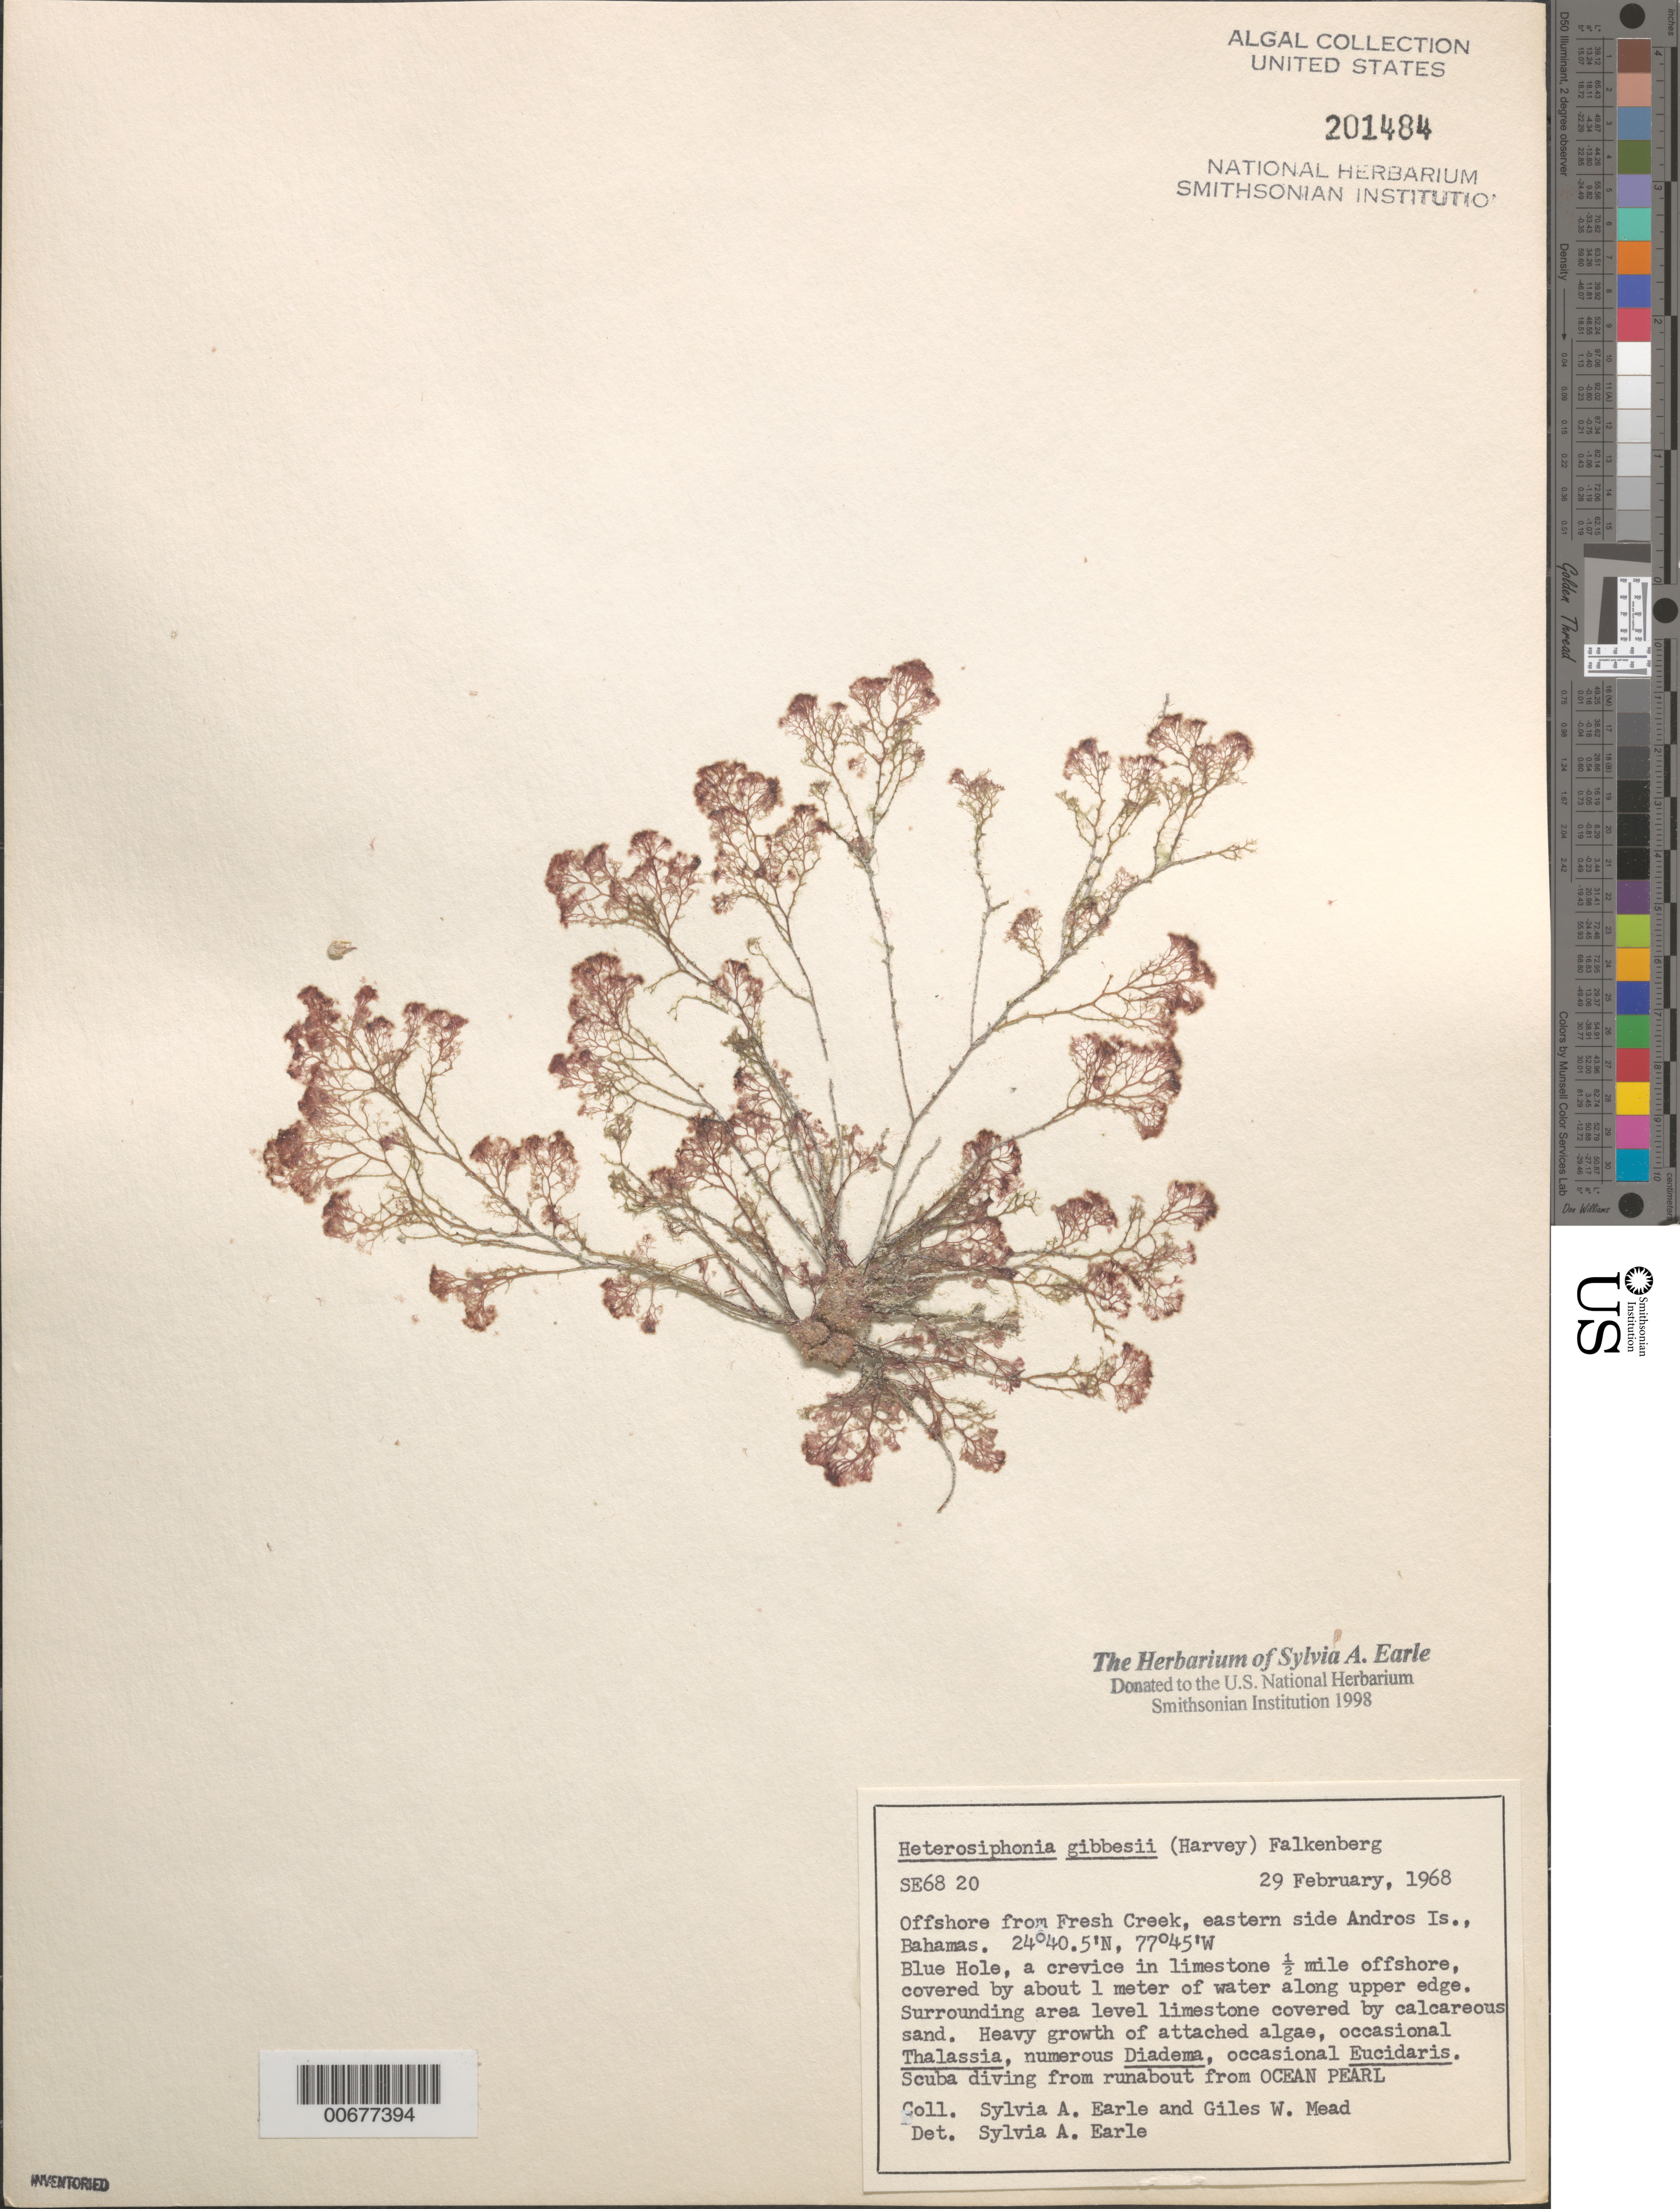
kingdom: Plantae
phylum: Rhodophyta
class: Florideophyceae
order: Ceramiales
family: Dasyaceae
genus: Heterosiphonia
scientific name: Heterosiphonia gibbesii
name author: (Harv.)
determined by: Earle, S. A.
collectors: S. A. Earle & G. W. Mead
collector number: SE 6820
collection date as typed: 29 Feb 1968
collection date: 1968-02-29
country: Bahamas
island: Andros Island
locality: Blue Hole, off Fresh Creek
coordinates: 24 40.5' N, 77 45' W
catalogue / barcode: US 201484